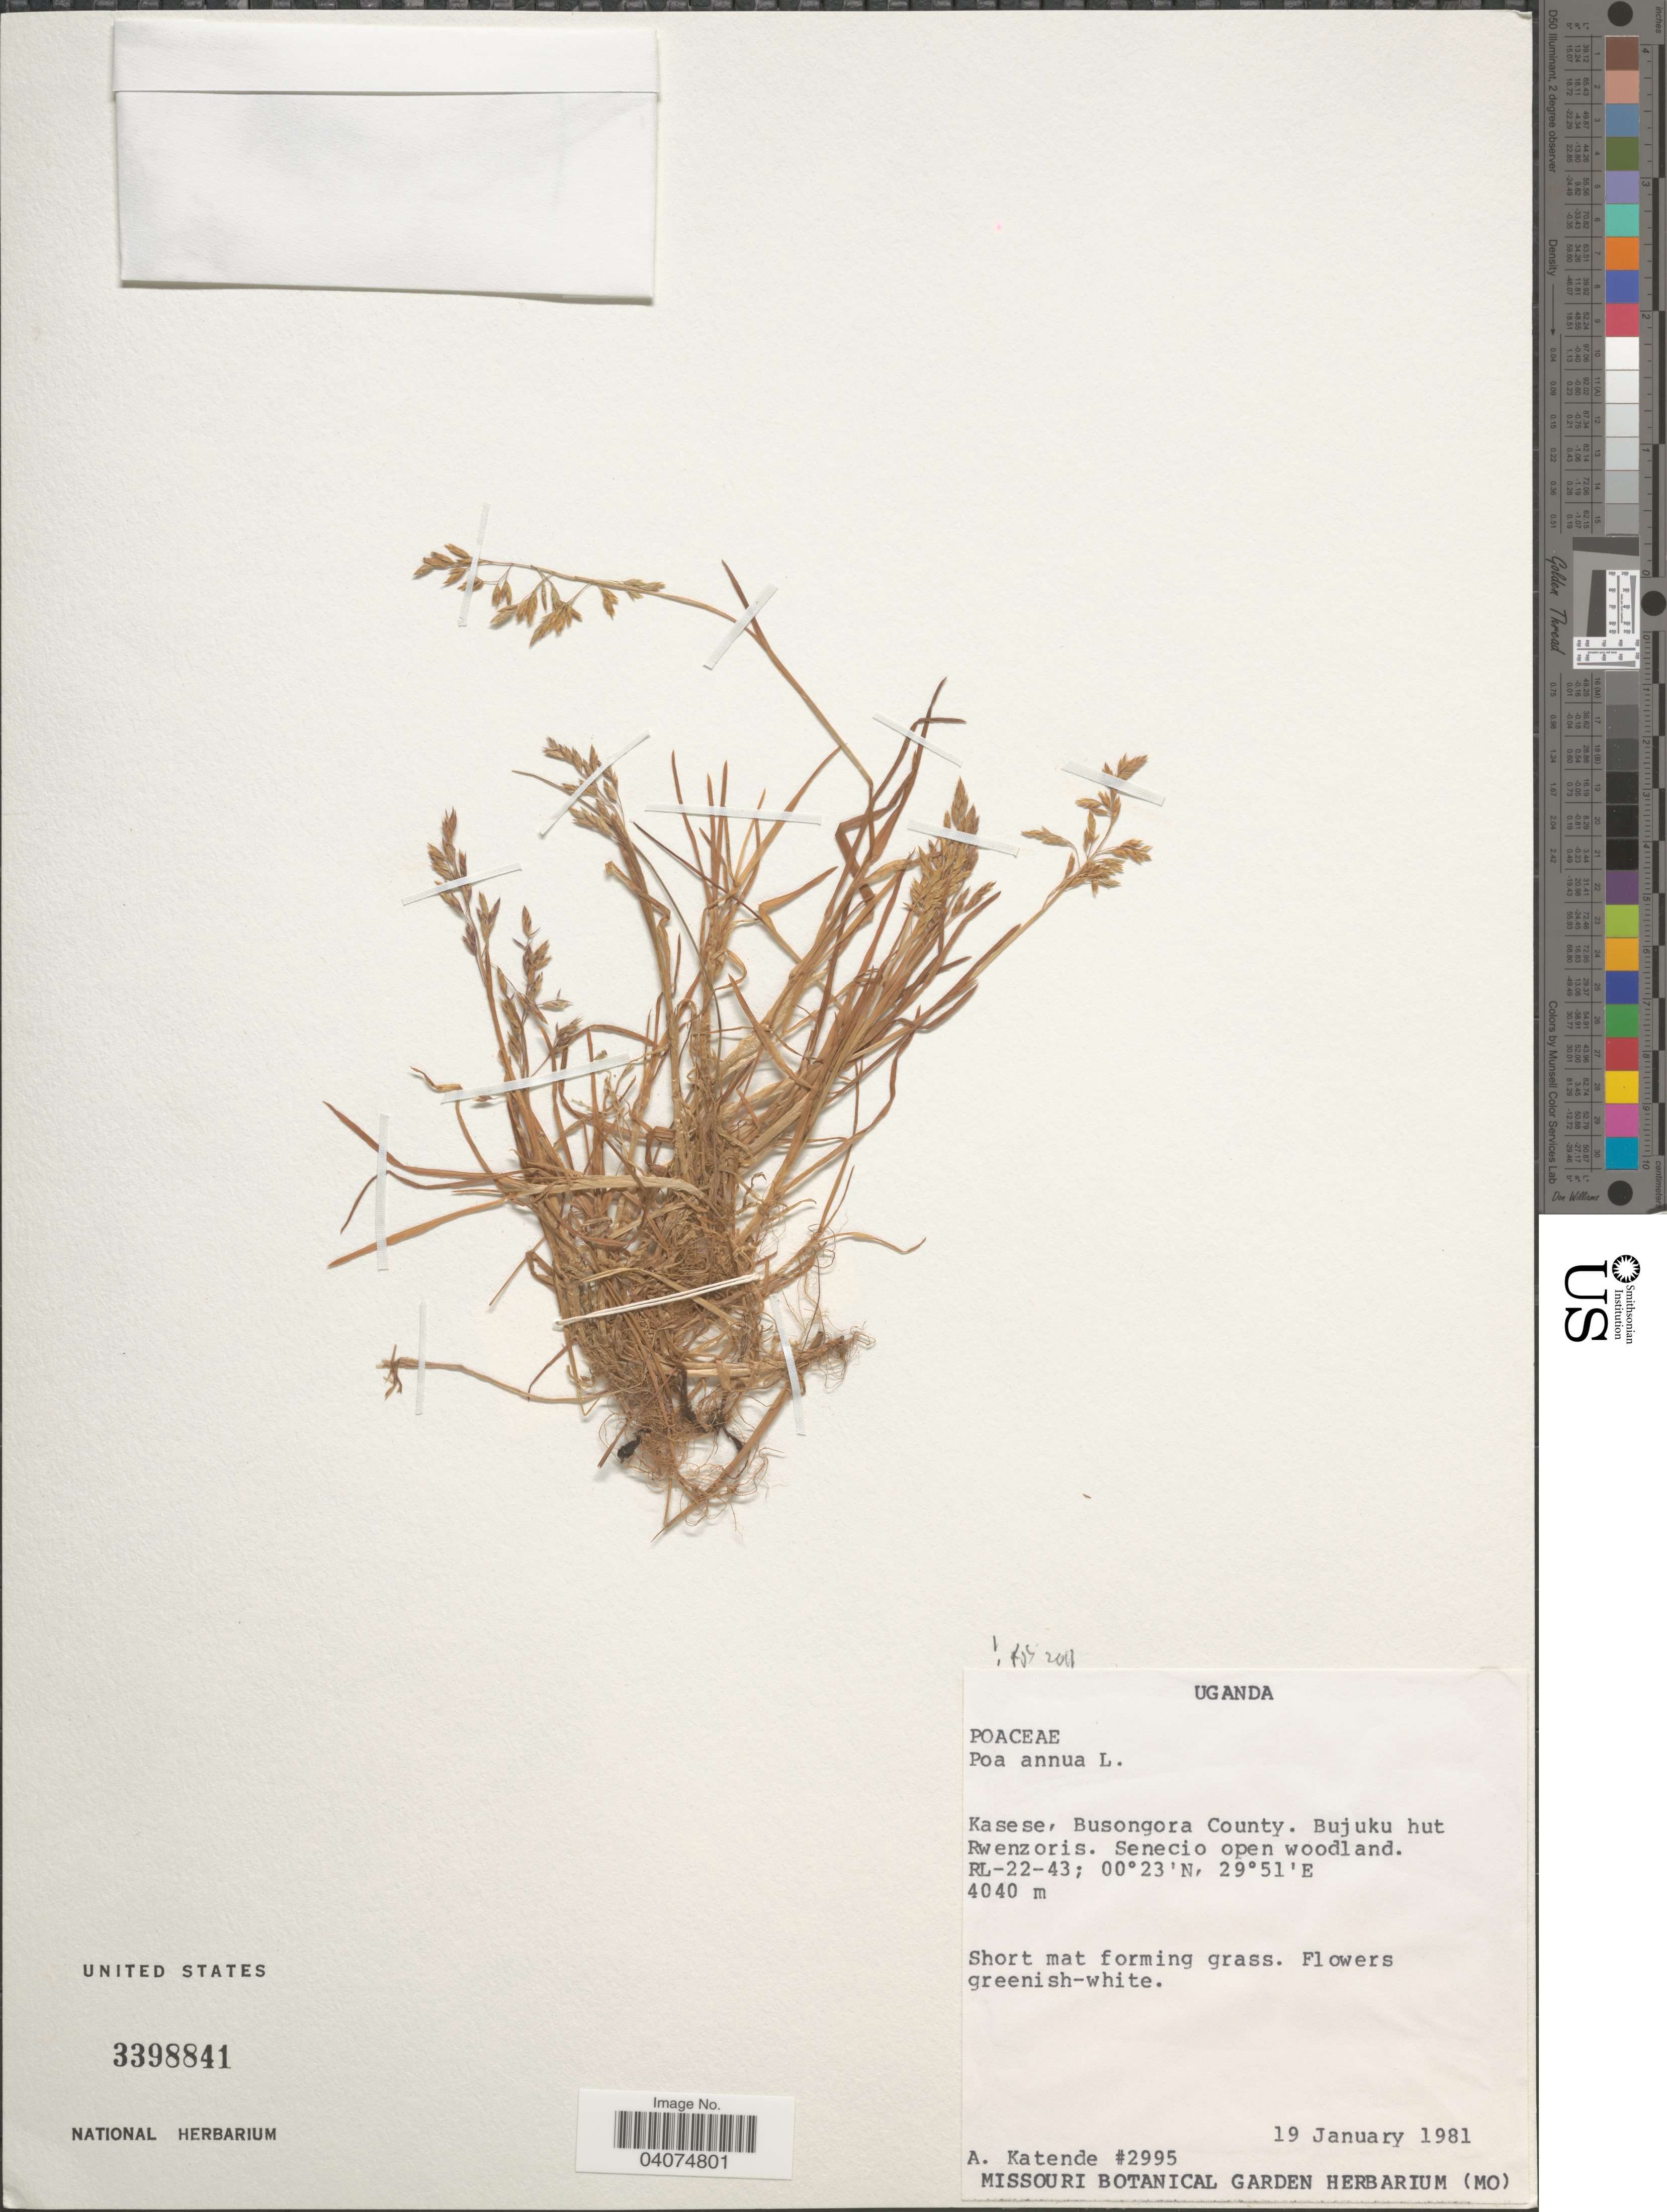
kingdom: Plantae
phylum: Tracheophyta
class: Liliopsida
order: Poales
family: Poaceae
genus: Poa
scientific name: Poa annua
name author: L.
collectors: A. Katende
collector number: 2995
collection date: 1981-01-19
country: Uganda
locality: Kasese, Busongora County. Bujuku hut Rwenzoris. RL-22-43.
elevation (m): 4040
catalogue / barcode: US 3398841